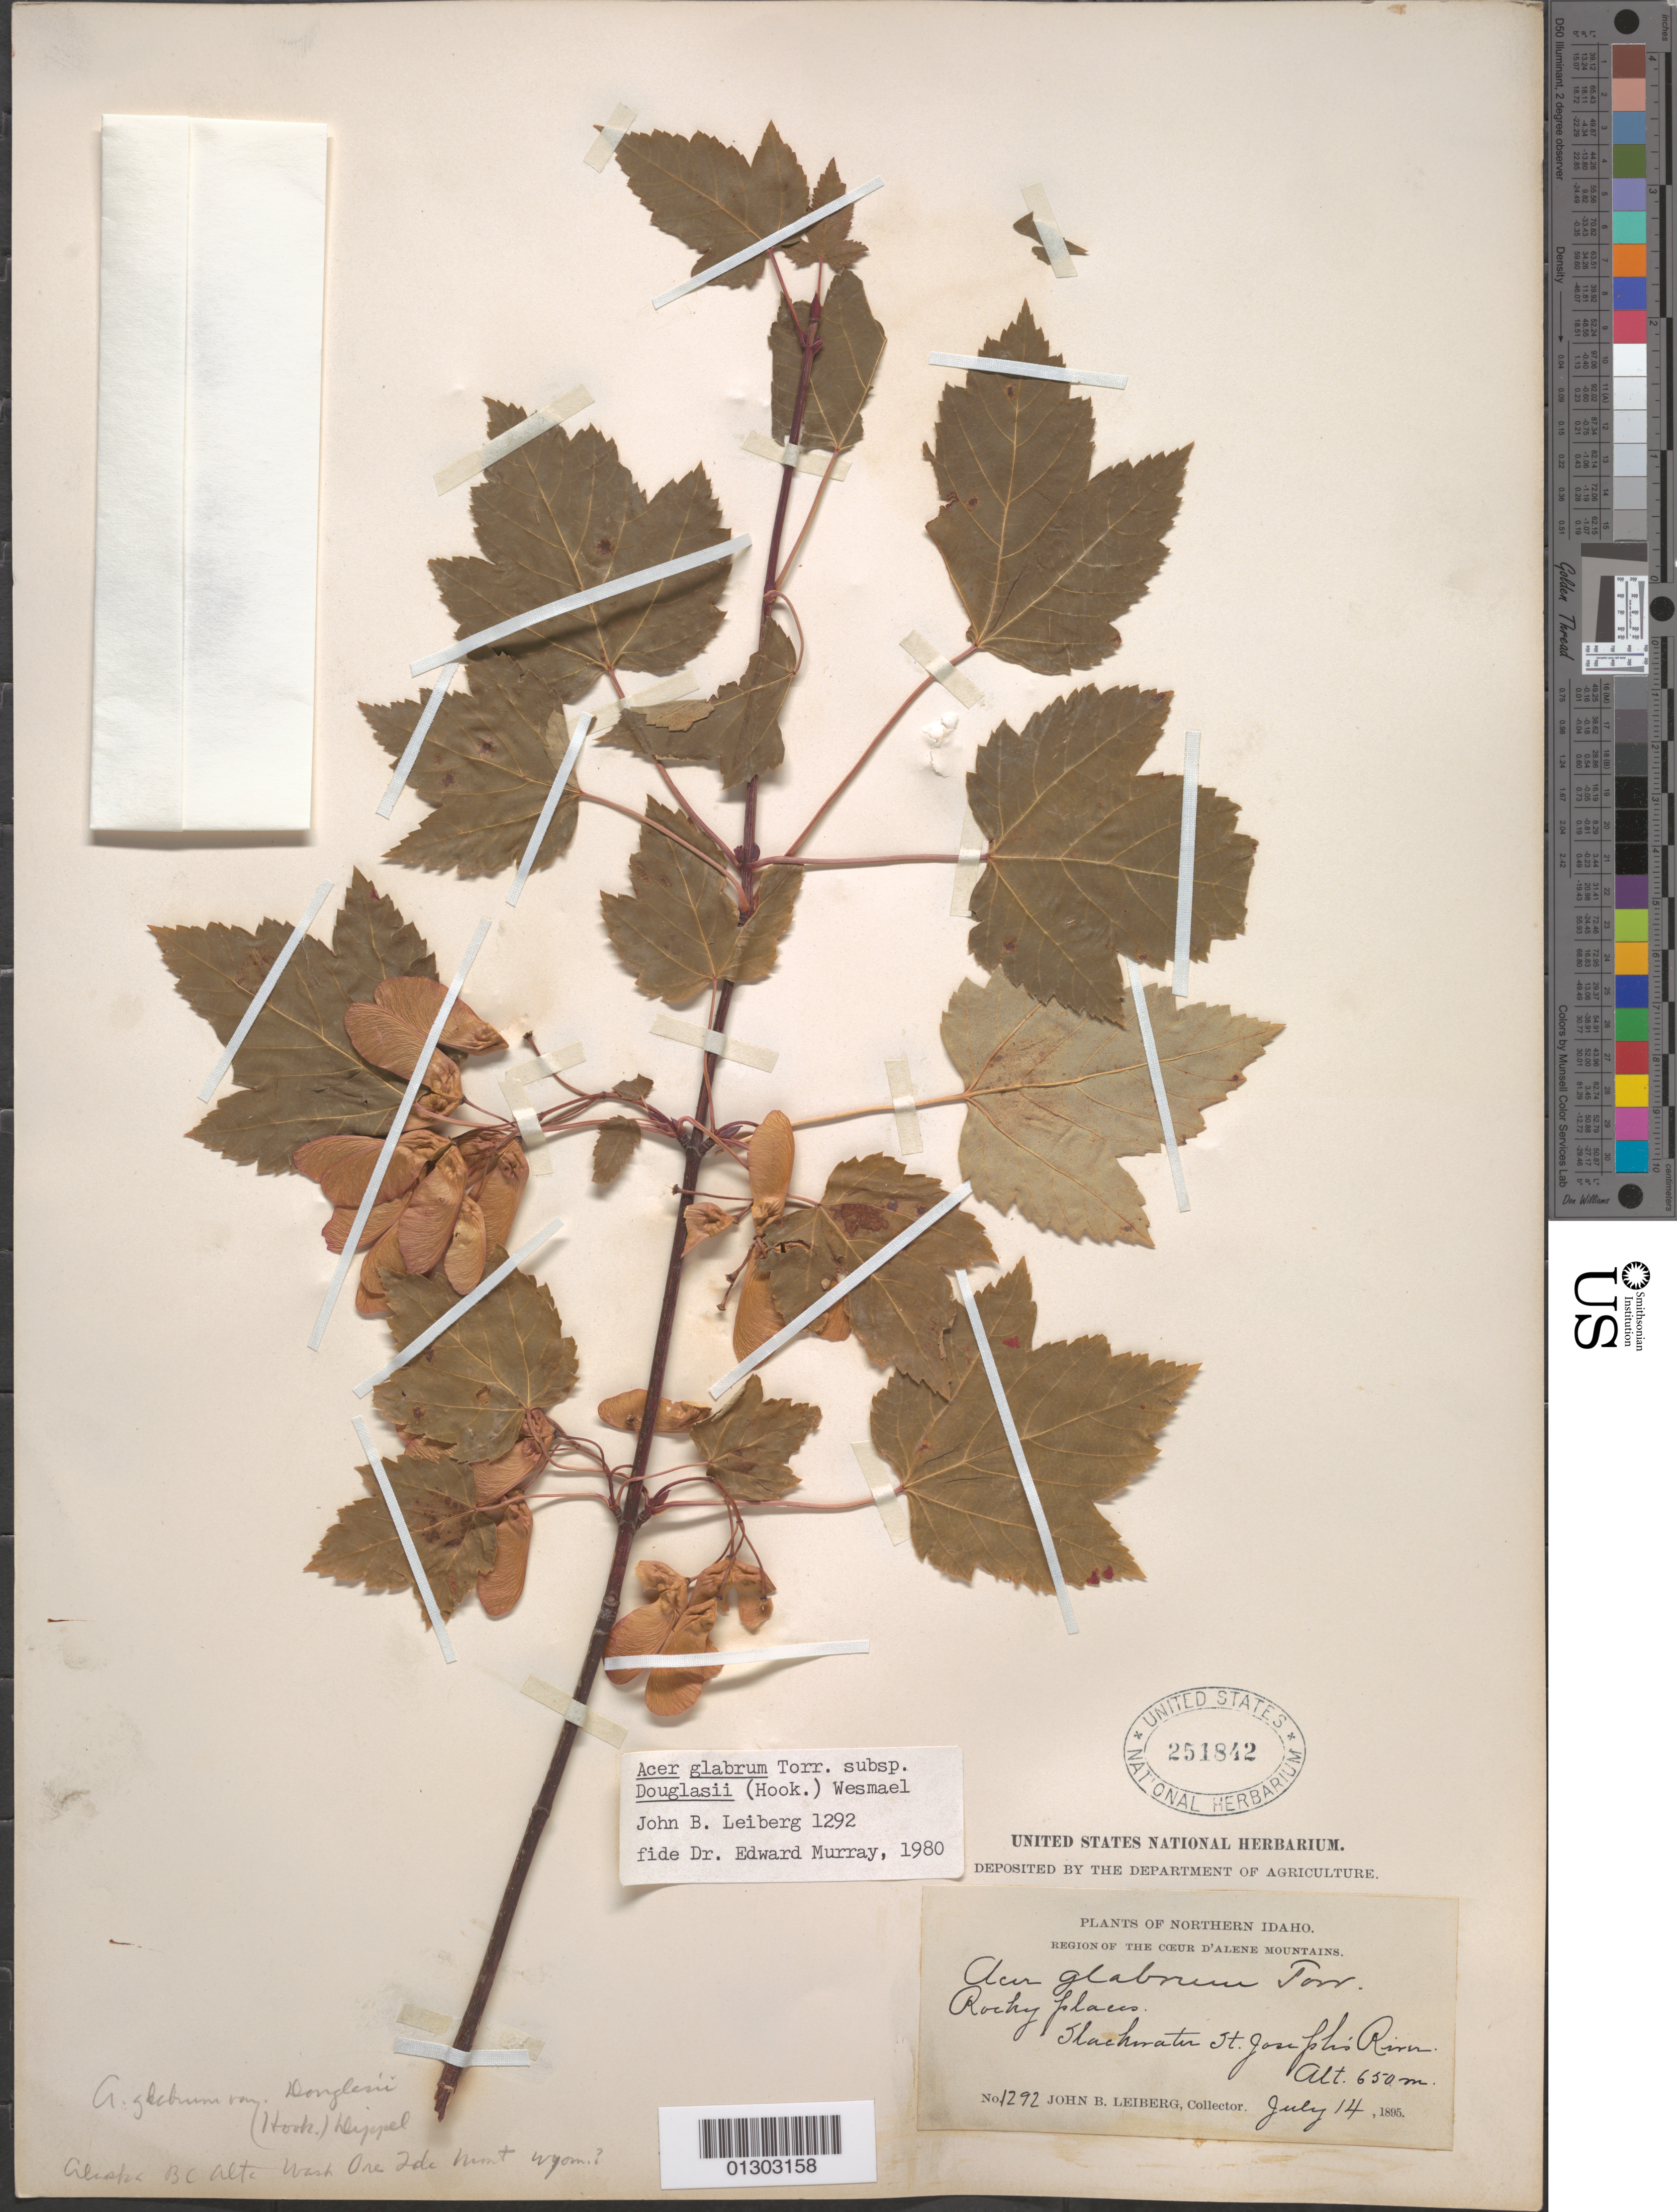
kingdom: Plantae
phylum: Tracheophyta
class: Magnoliopsida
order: Sapindales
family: Sapindaceae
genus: Acer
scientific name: Acer glabrum var. douglasii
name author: (Hook.) Dippel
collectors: J. Leiberg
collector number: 1292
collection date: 1895-07-14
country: United States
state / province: Idaho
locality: Blackwater, St. Joseph's River.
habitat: Rocky places.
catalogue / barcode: US 251842